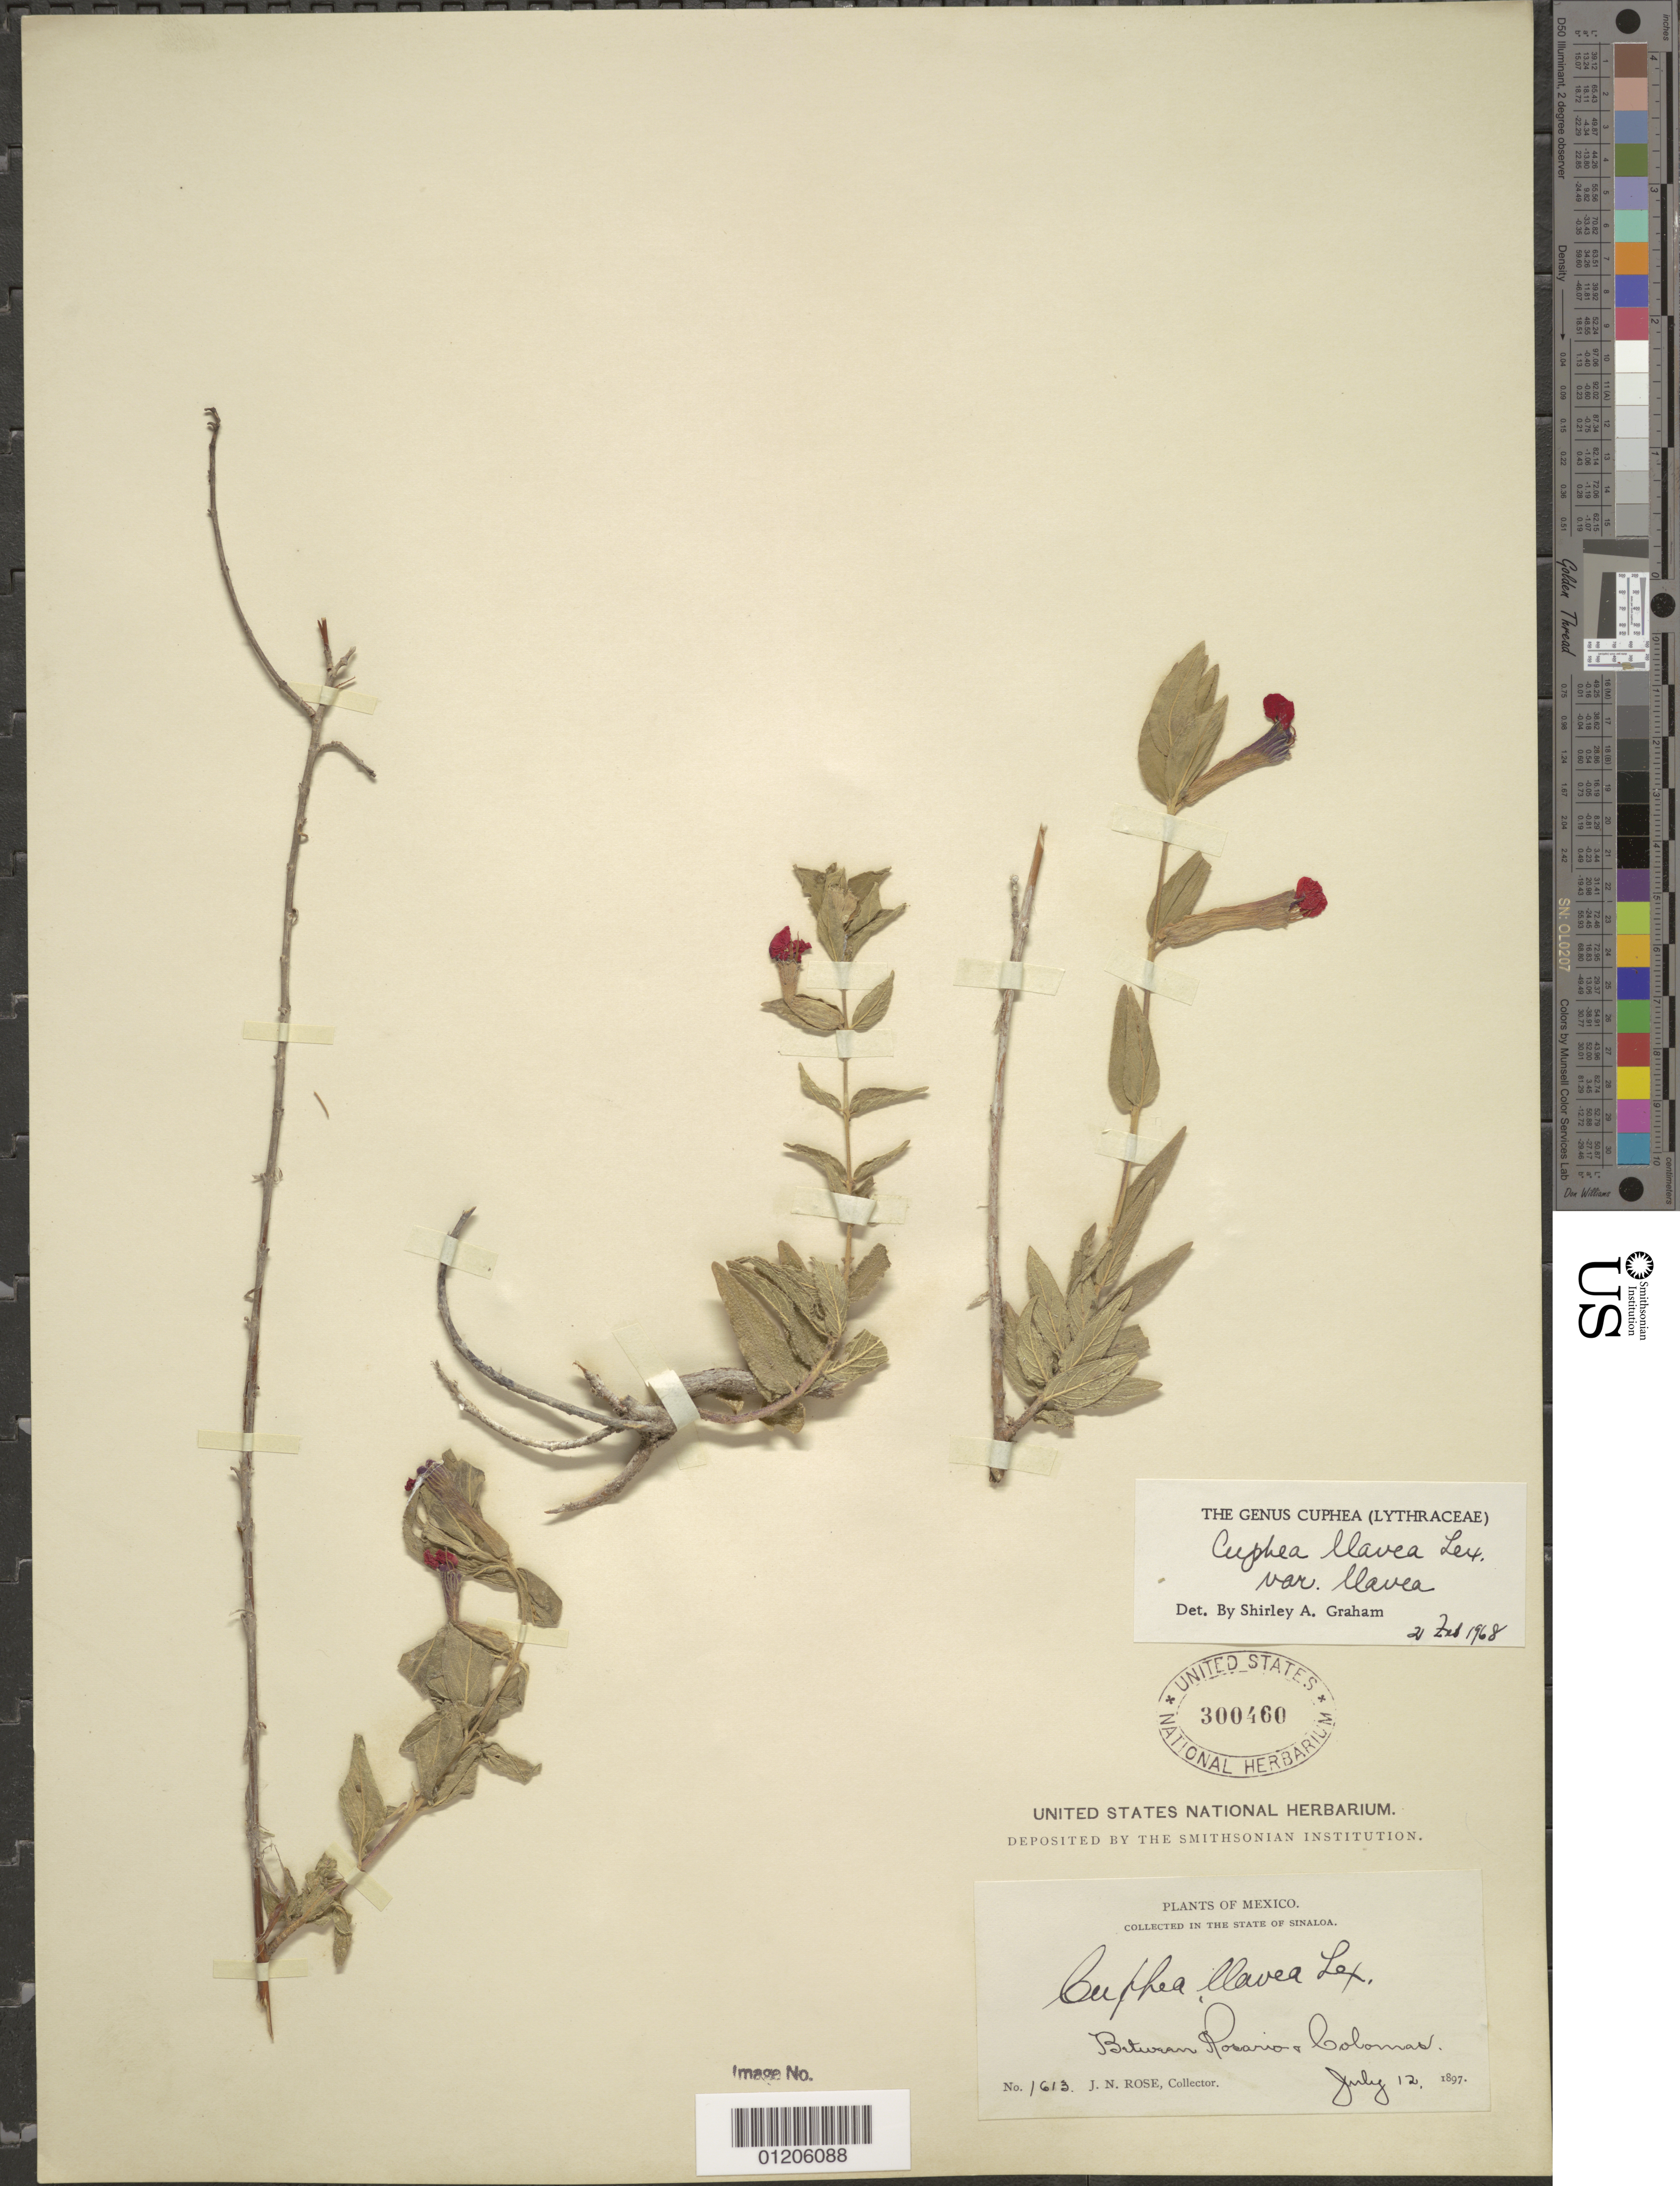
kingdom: Plantae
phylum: Tracheophyta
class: Magnoliopsida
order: Myrtales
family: Lythraceae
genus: Cuphea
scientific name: Cuphea llavea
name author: Lex.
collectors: J. N. Rose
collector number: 1613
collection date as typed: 12 Jul 1897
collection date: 1897-07-12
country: Mexico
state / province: Sinaloa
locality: Between Rosario & Calomas.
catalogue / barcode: US 300460